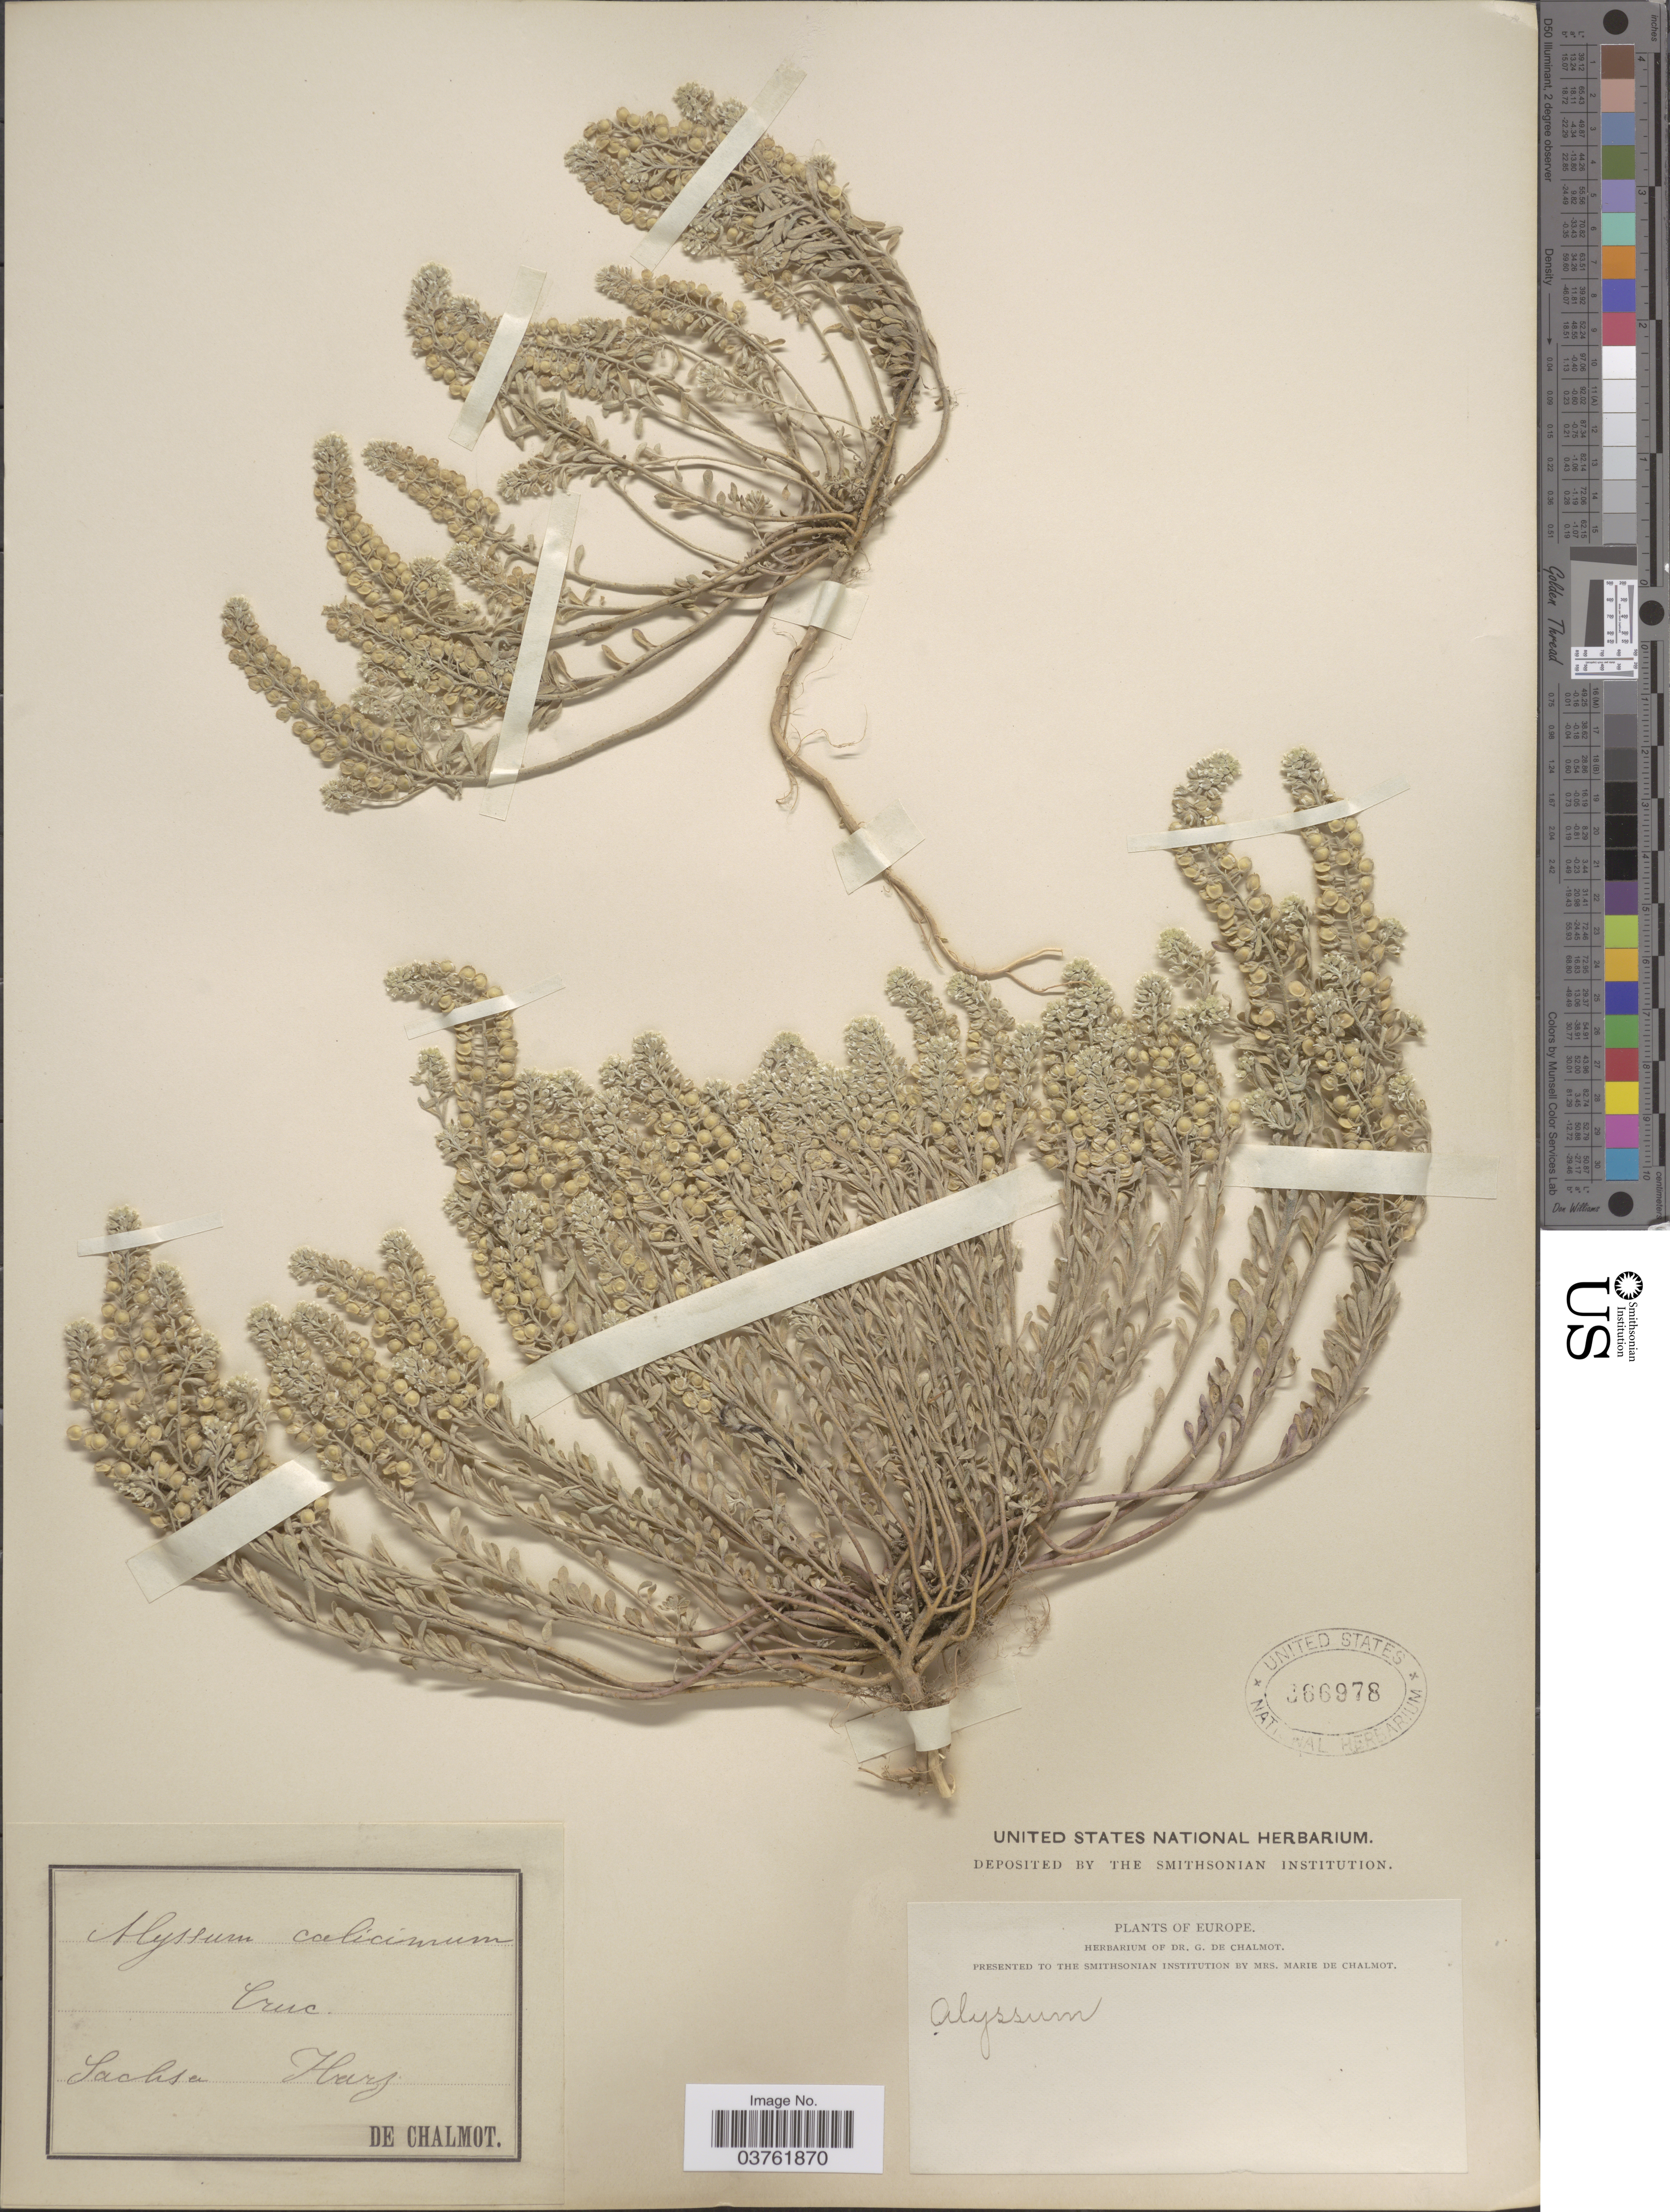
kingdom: Plantae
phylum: Tracheophyta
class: Magnoliopsida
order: Brassicales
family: Brassicaceae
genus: Alyssum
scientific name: Alyssum calycinum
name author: L.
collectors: G. de Chalmot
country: Germany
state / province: Sachsen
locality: Harz.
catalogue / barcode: US 366978